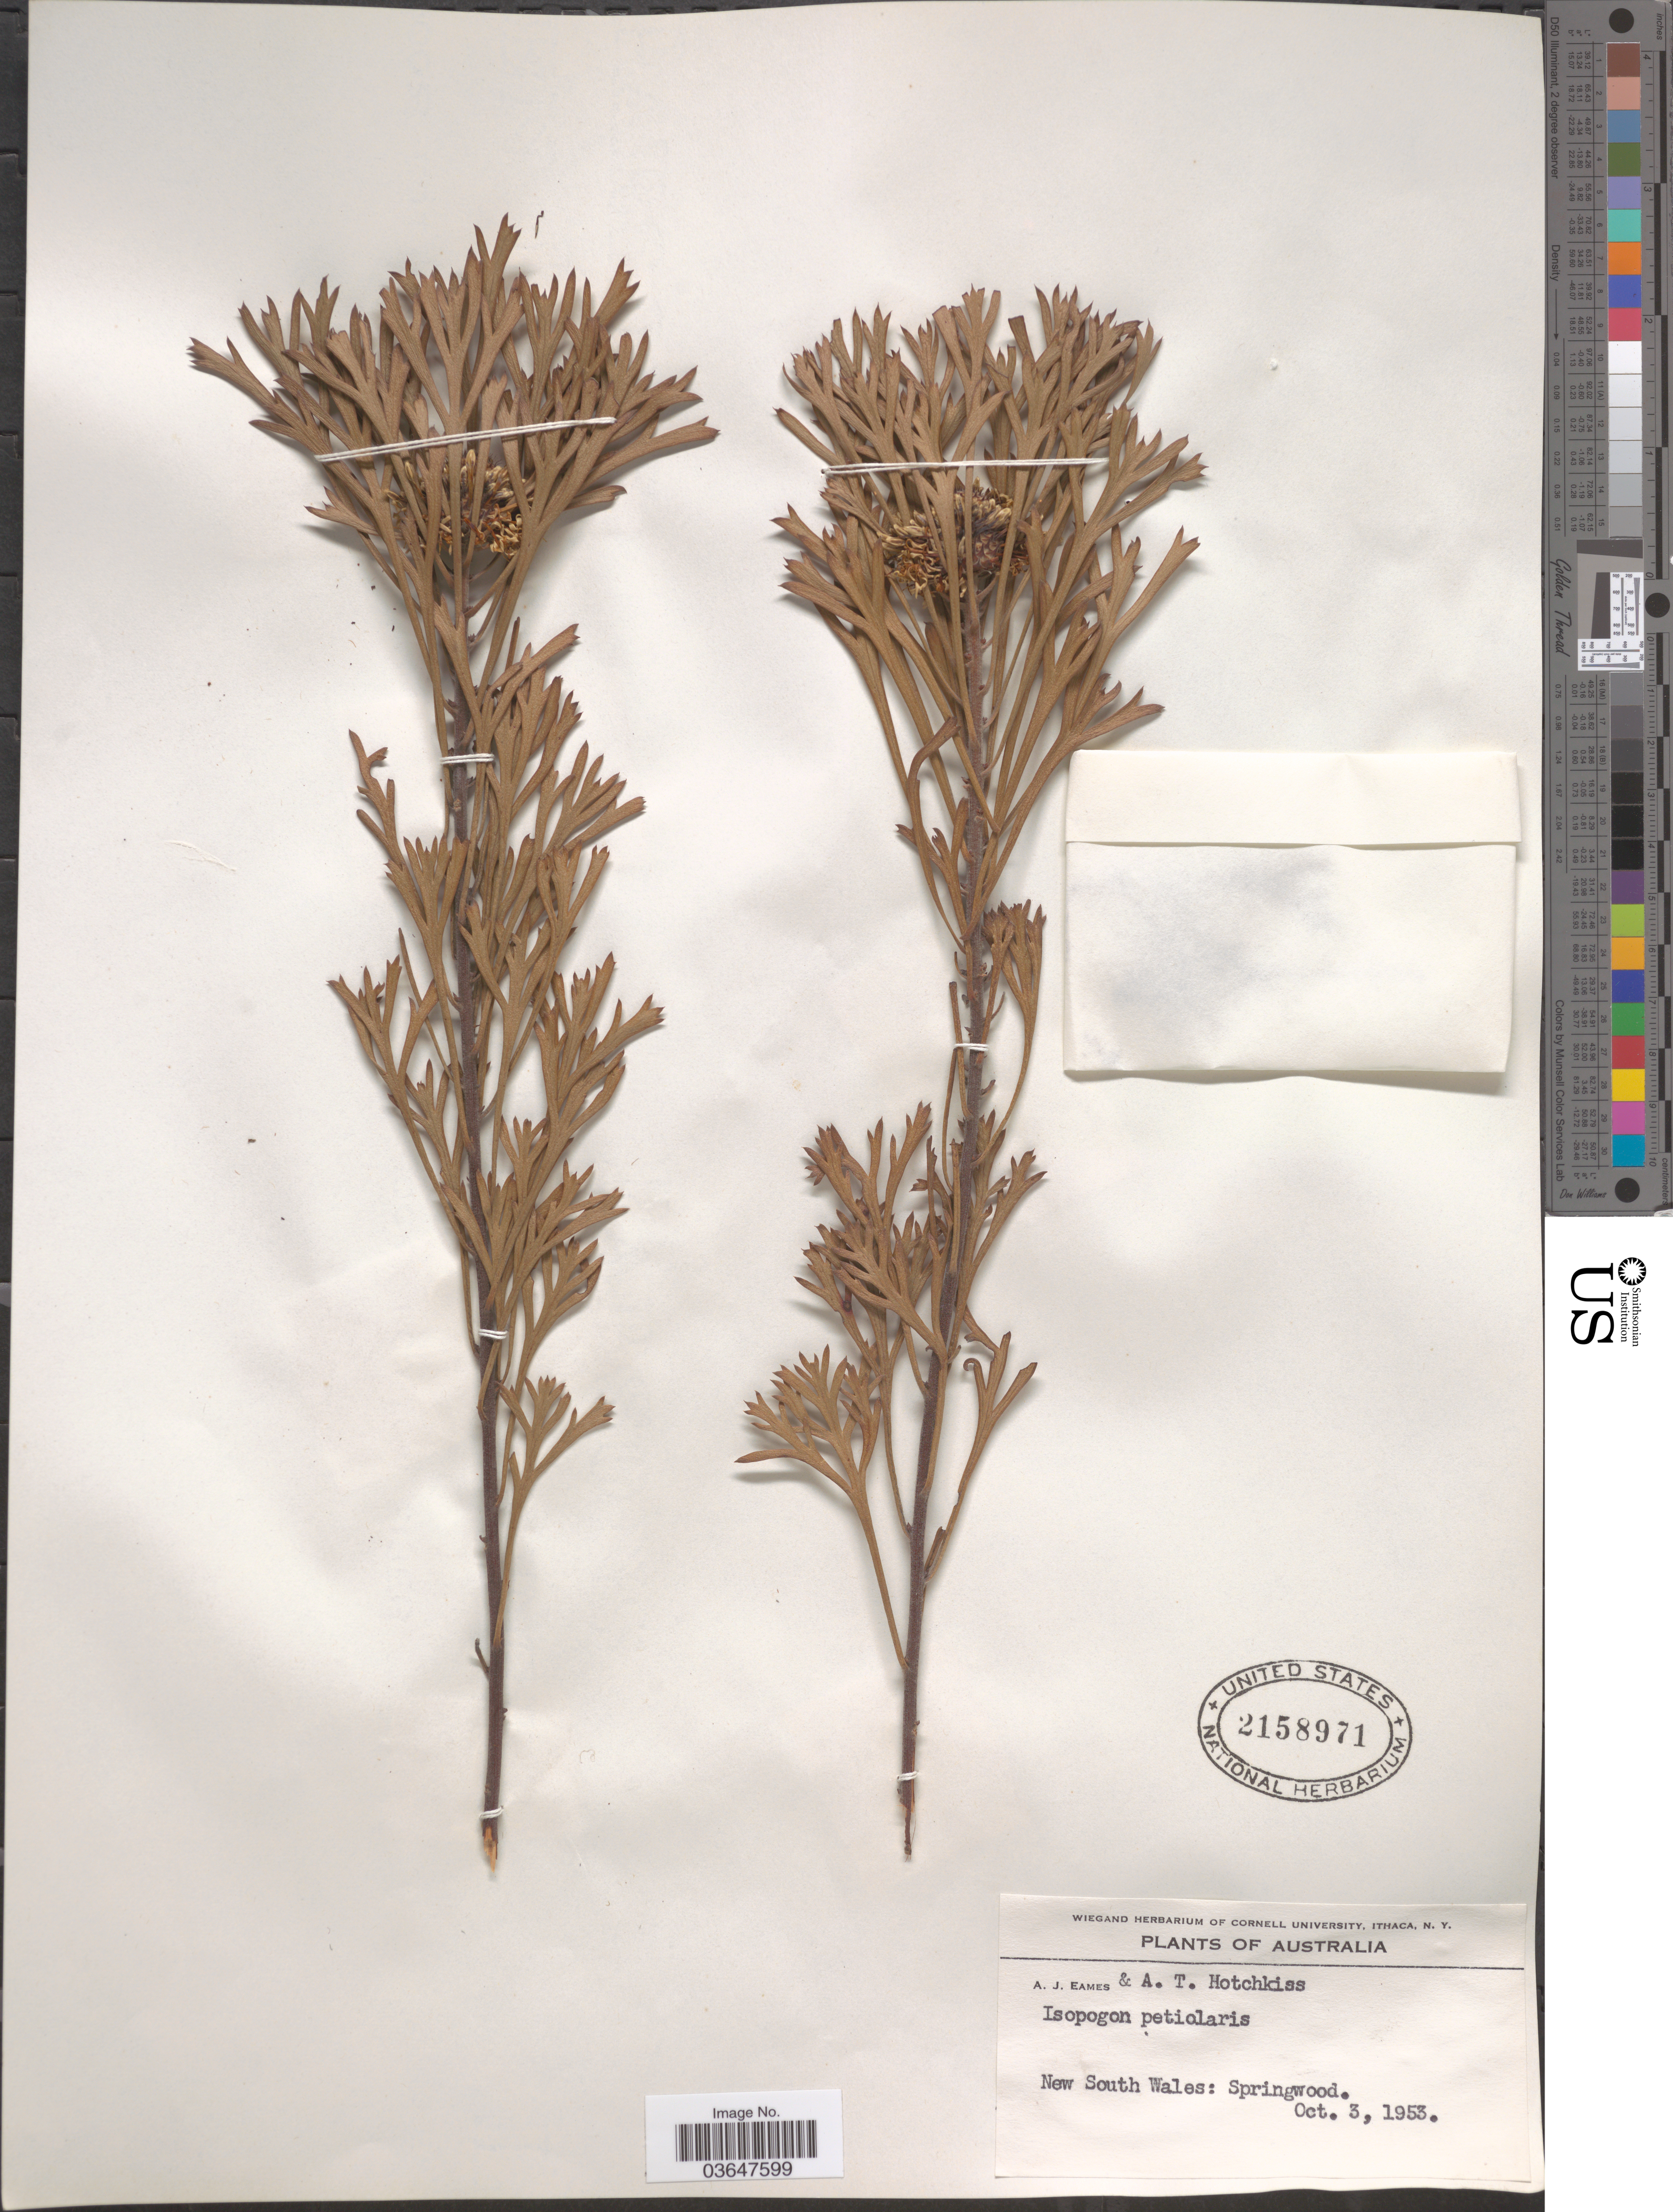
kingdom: Plantae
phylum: Tracheophyta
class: Magnoliopsida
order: Proteales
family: Proteaceae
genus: Isopogon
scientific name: Isopogon petiolaris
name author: A. Cunn. ex R. Br.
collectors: A. J. Eames & A. Hotchkiss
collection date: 1953-10-03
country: Australia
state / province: New South Wales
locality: Springwood.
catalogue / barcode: US 2158971